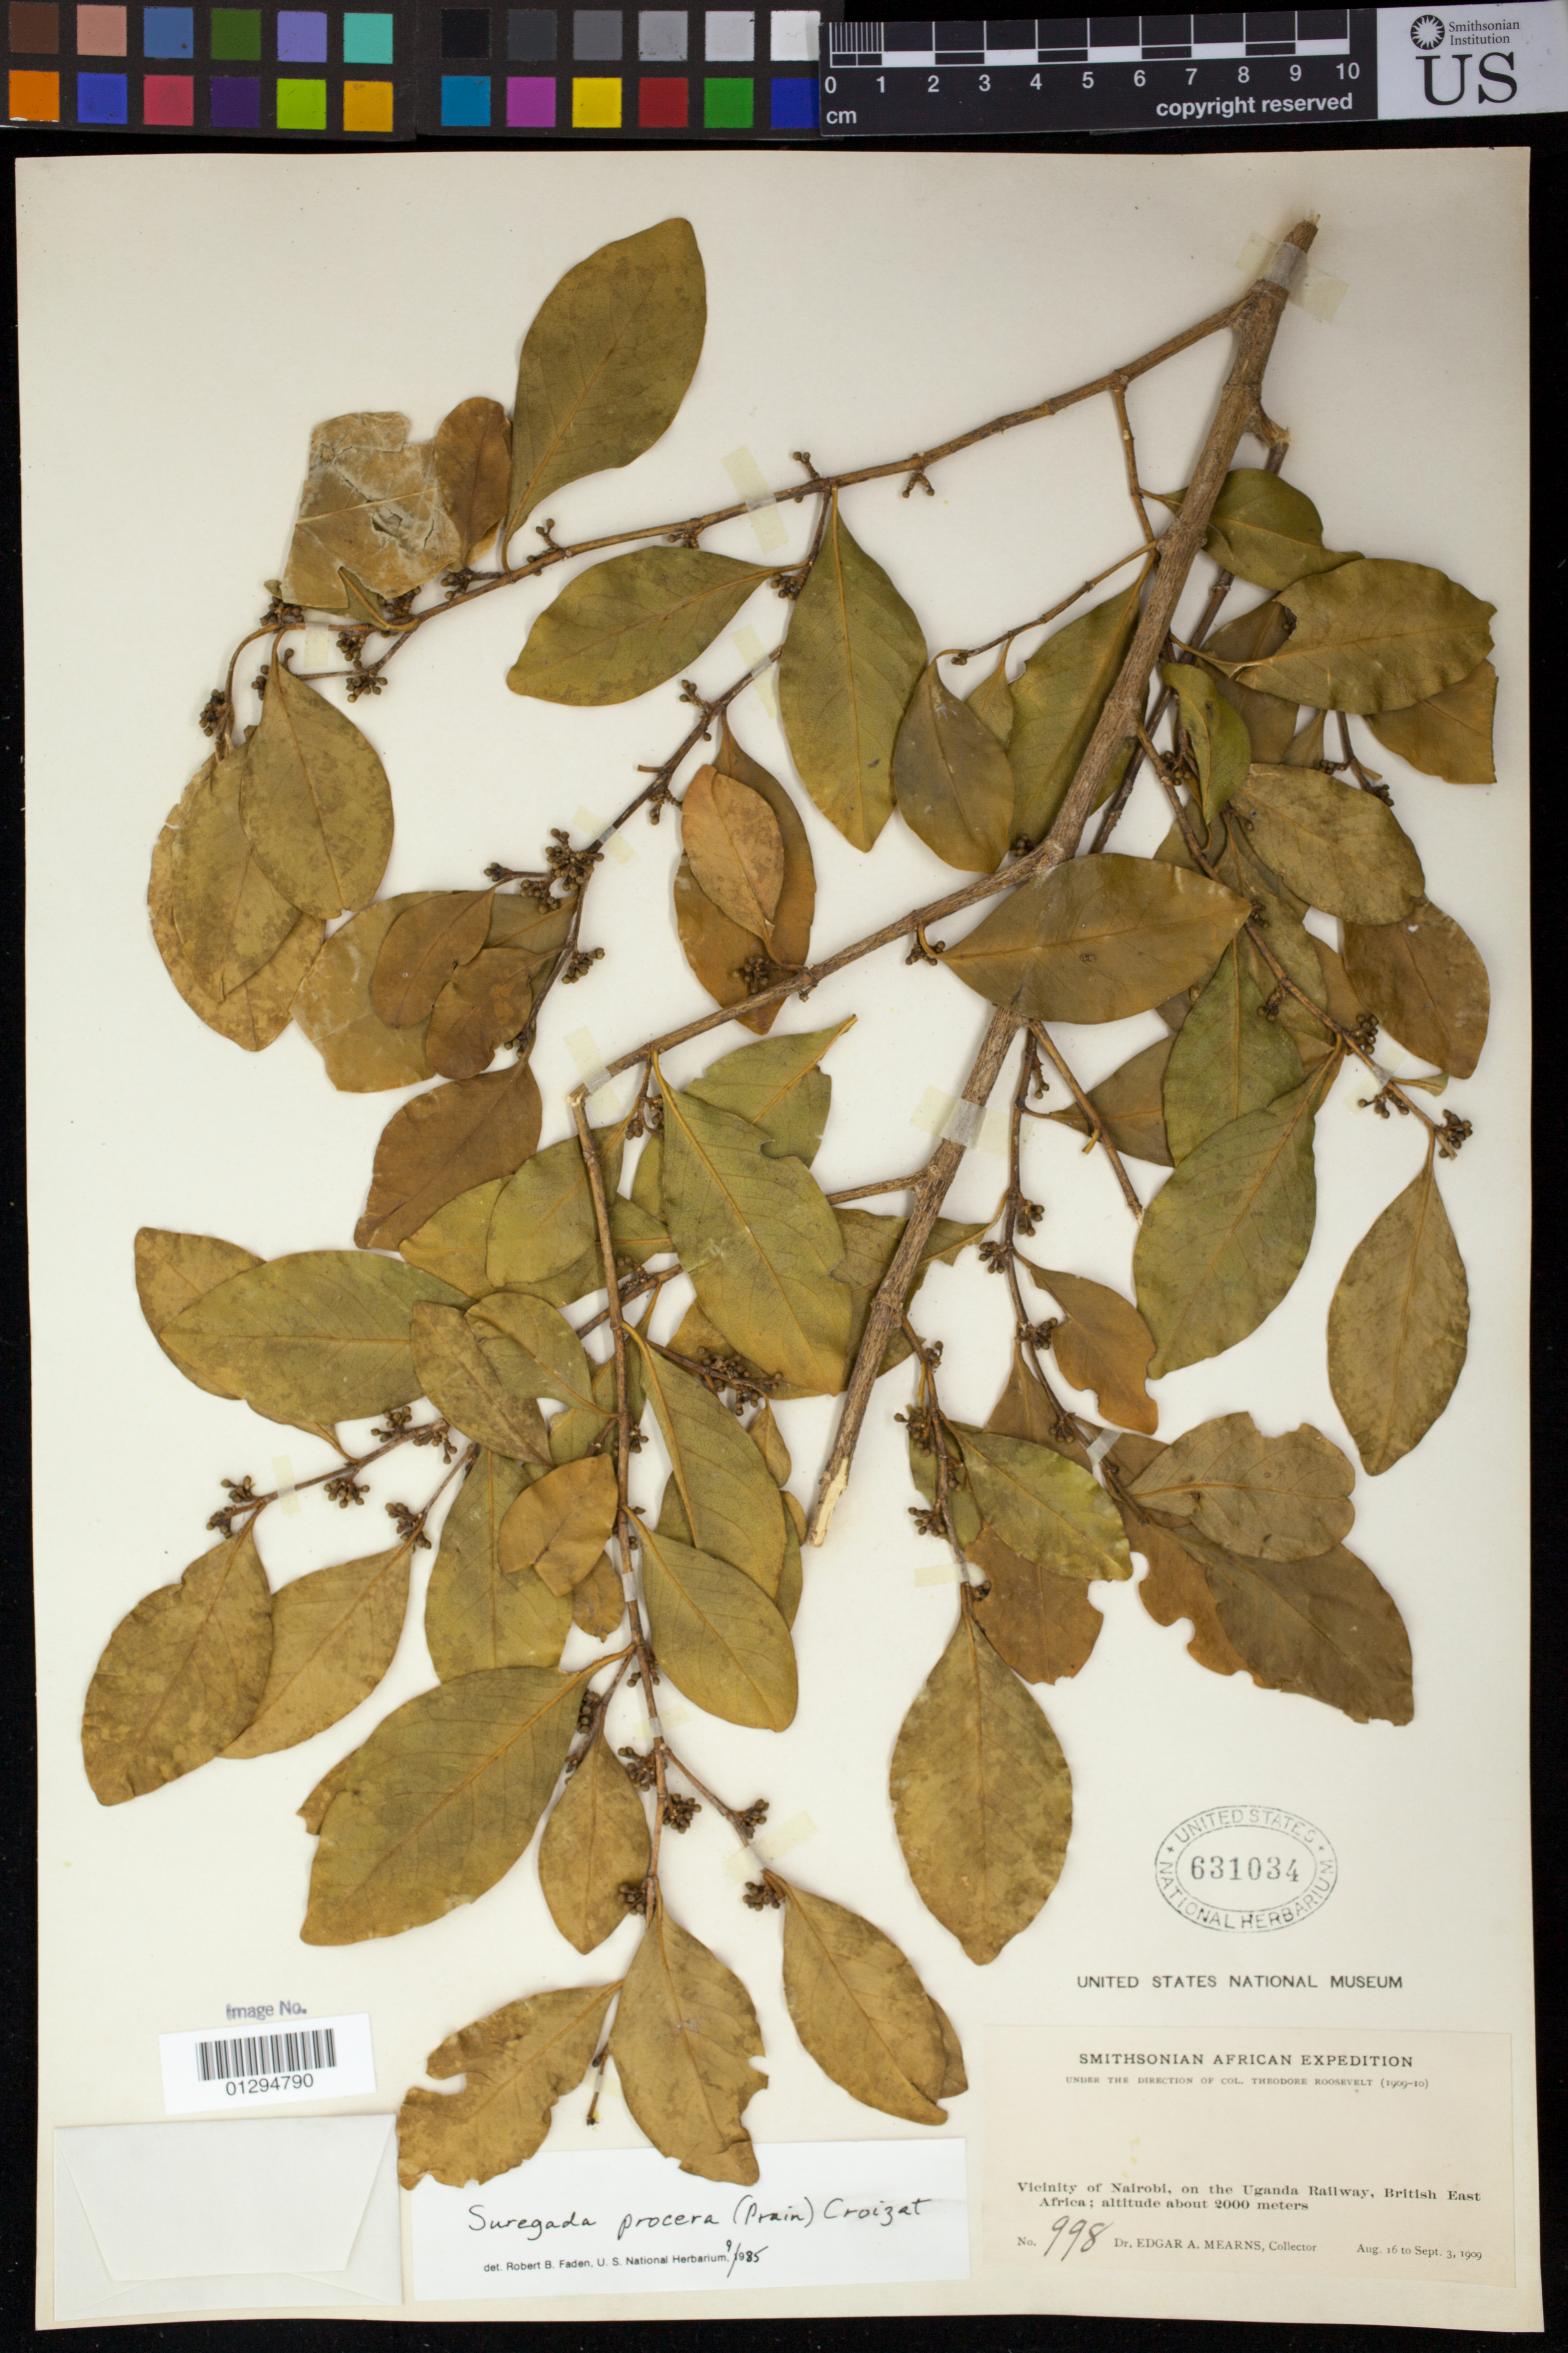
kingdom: Plantae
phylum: Tracheophyta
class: Magnoliopsida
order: Malpighiales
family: Euphorbiaceae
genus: Suregada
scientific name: Suregada procera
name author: (Prain) Croizat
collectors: E. A. Mearns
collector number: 998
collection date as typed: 16 Aug 1909 to 03 Sep 1909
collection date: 1909-08-16/1909-09-03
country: Kenya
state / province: Nairobi Area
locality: Vicinity of Nairobi, on the Uganda Railway, British East Africa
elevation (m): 2000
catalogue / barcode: US 631034